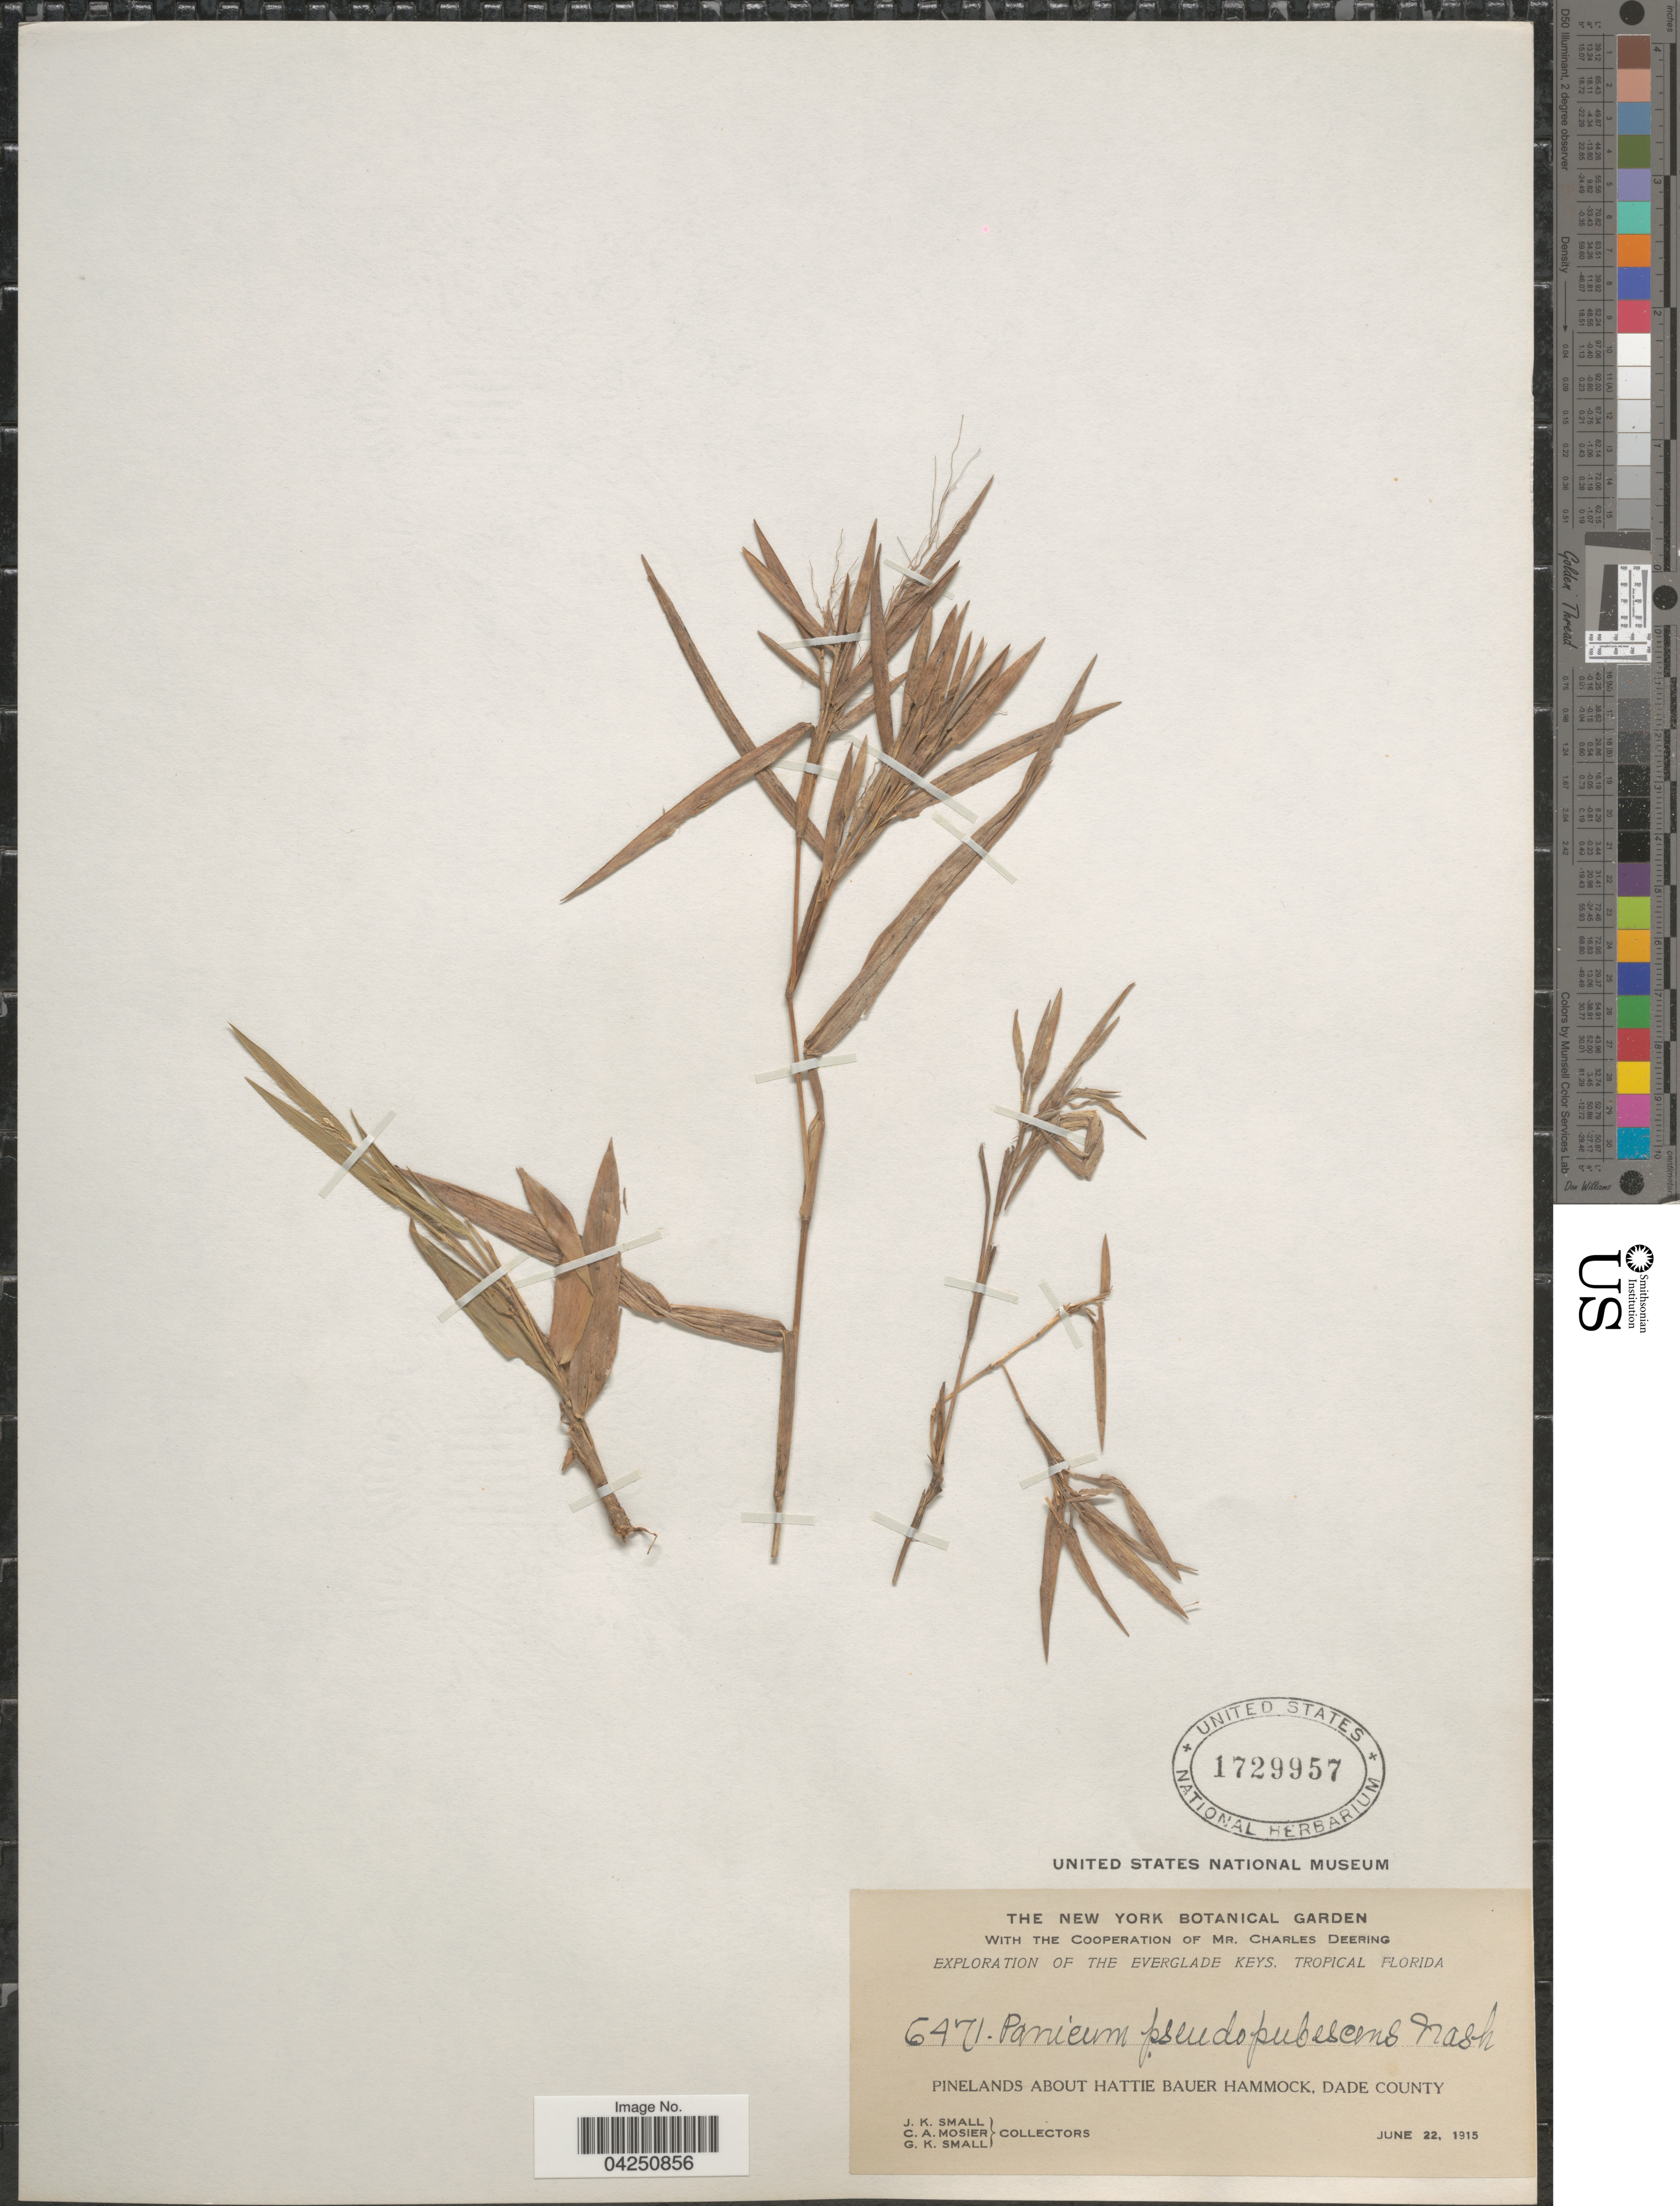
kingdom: Plantae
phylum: Tracheophyta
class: Liliopsida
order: Poales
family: Poaceae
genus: Dichanthelium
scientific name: Dichanthelium acuminatum var. acuminatum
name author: (Sw.) Gould & C.A. Clark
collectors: J. K. Small, C. A. Mosier & G. K. Small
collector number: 6471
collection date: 1915-06-22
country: United States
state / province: Florida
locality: Exploration Of The Everglade Keys, Tropical Florida. Pinelands About Hattie Bauer Hammock, Dade County.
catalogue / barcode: US 1729957